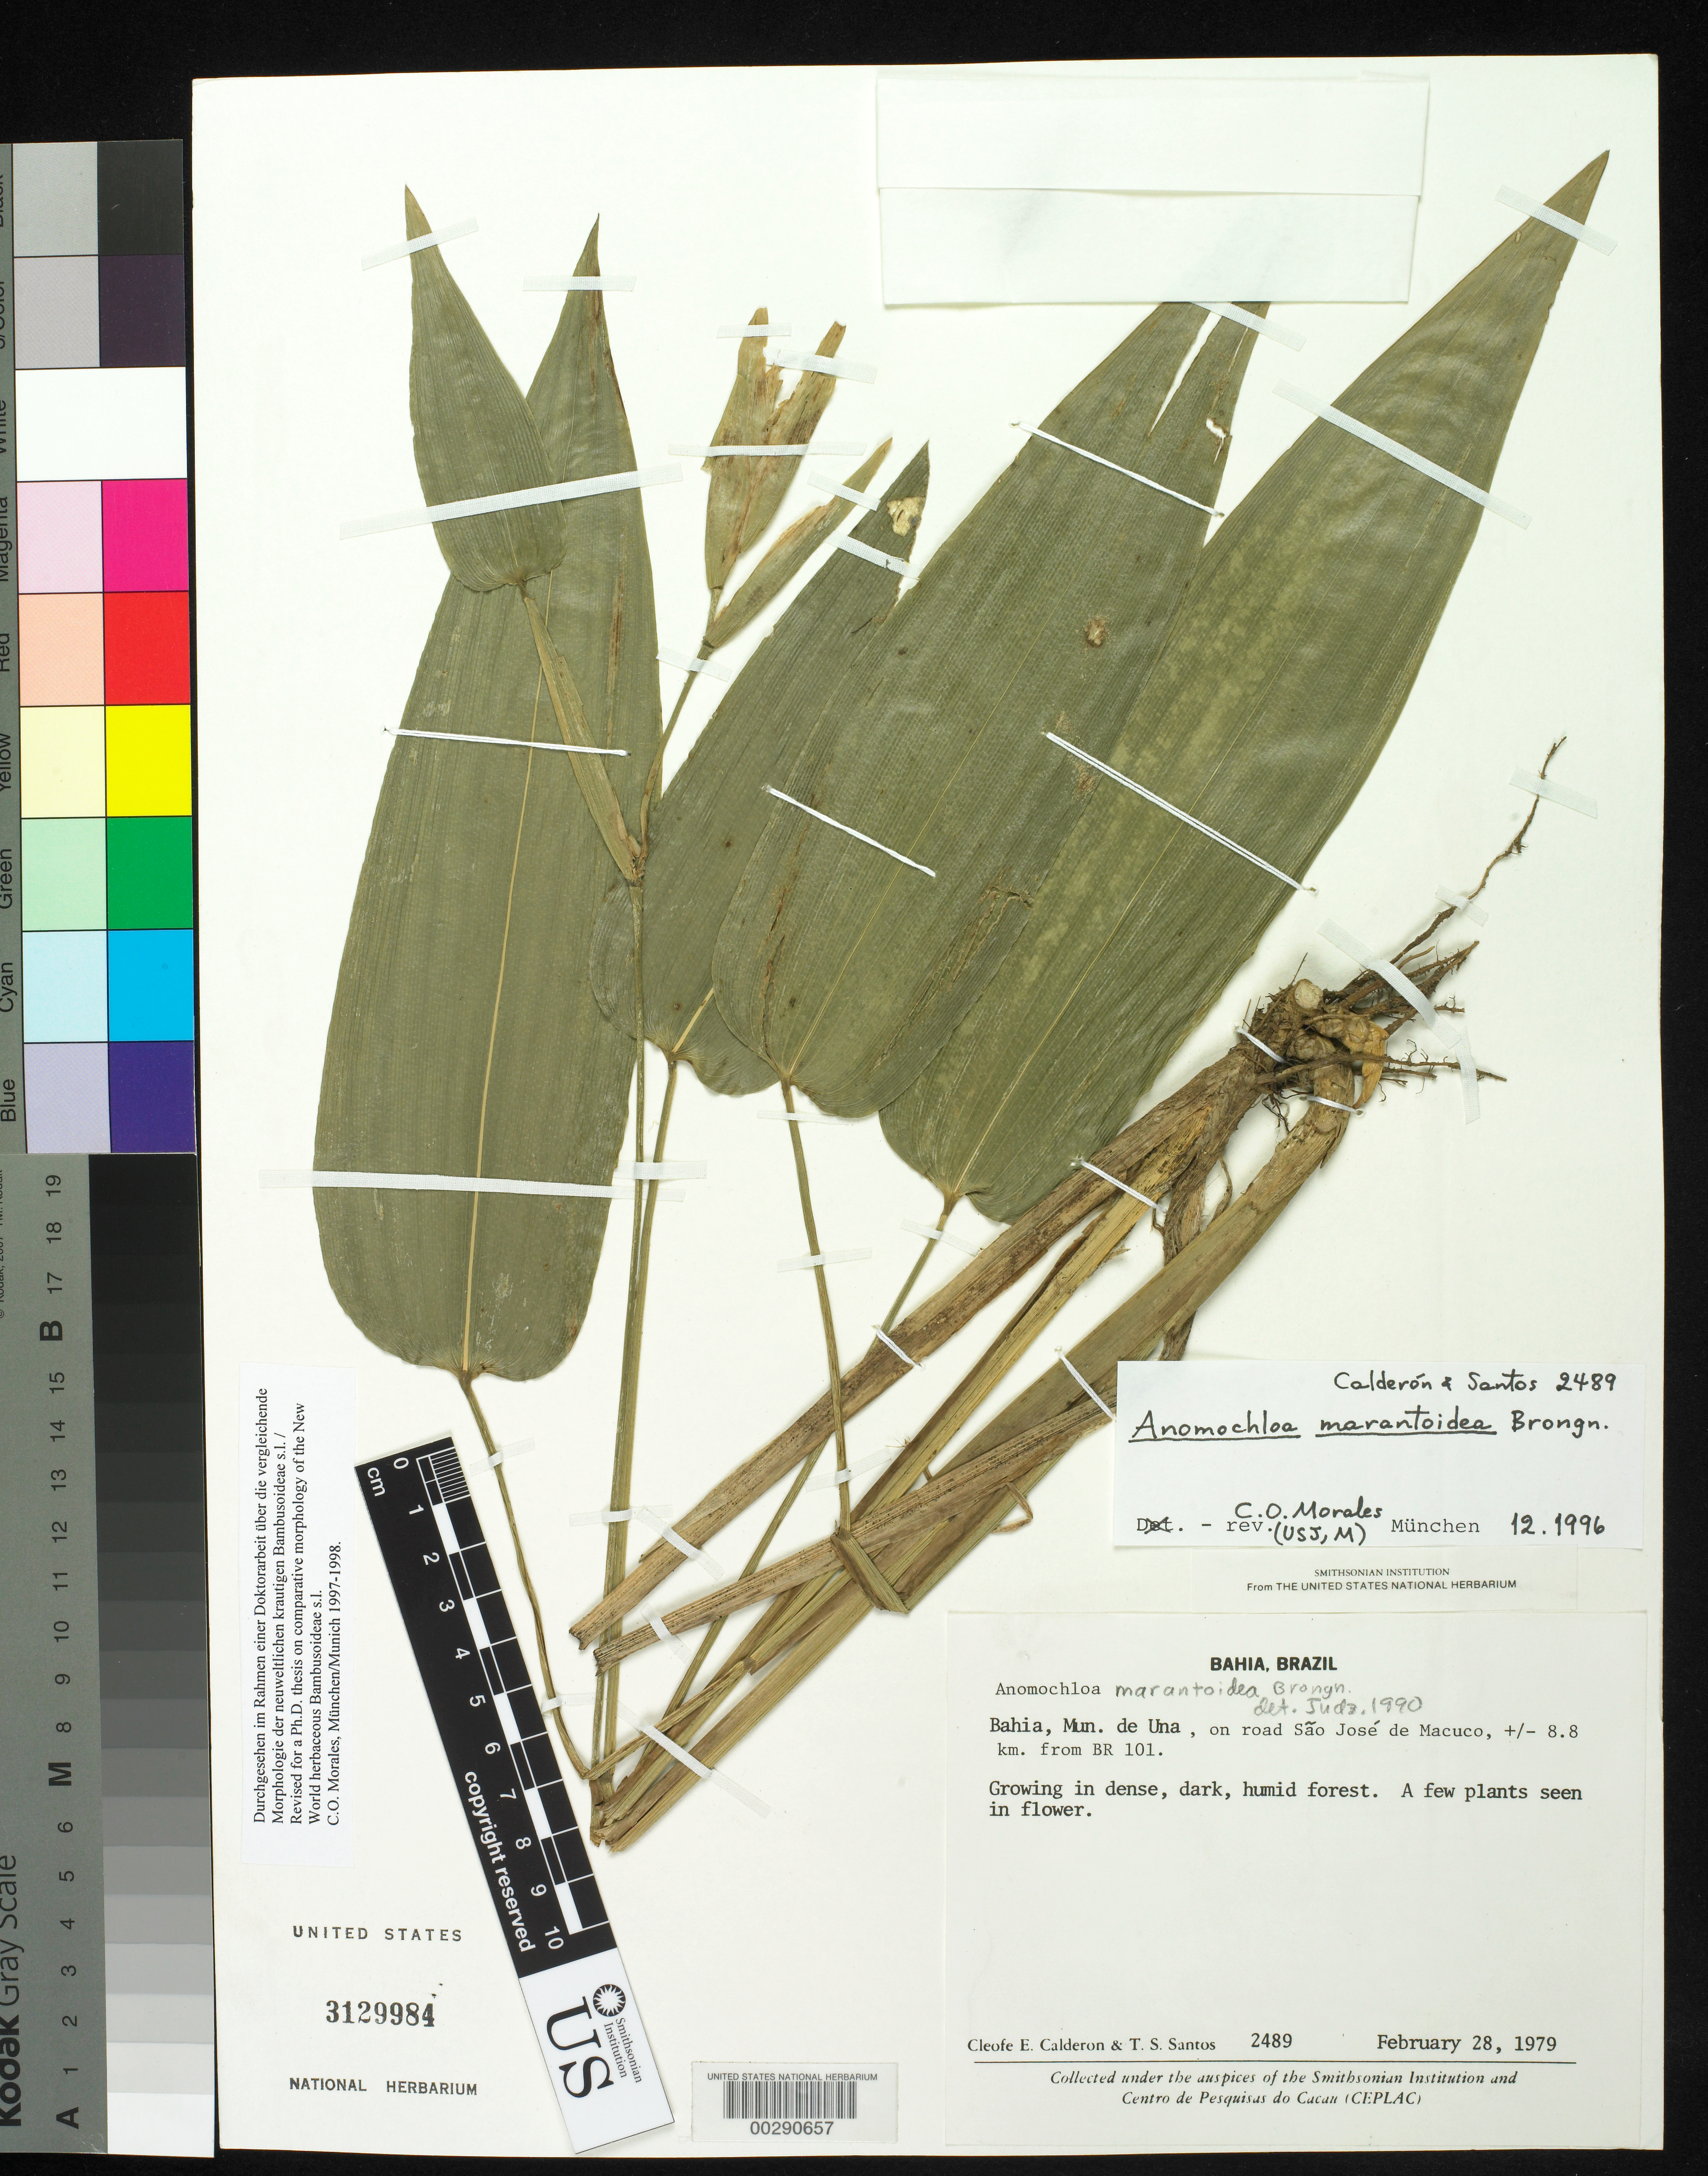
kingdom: Plantae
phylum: Tracheophyta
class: Liliopsida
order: Poales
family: Poaceae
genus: Anomochloa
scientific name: Anomochloa marantoidea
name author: Brongn.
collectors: C. E. Calderón & T. S. Santos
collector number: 2489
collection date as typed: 28 Feb 1979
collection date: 1979-02-28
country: Brazil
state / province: Bahia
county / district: Una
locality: On road sao jose de macuco +/-8.8 km from br101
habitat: Dense, dark, humid forest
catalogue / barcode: US 3129984